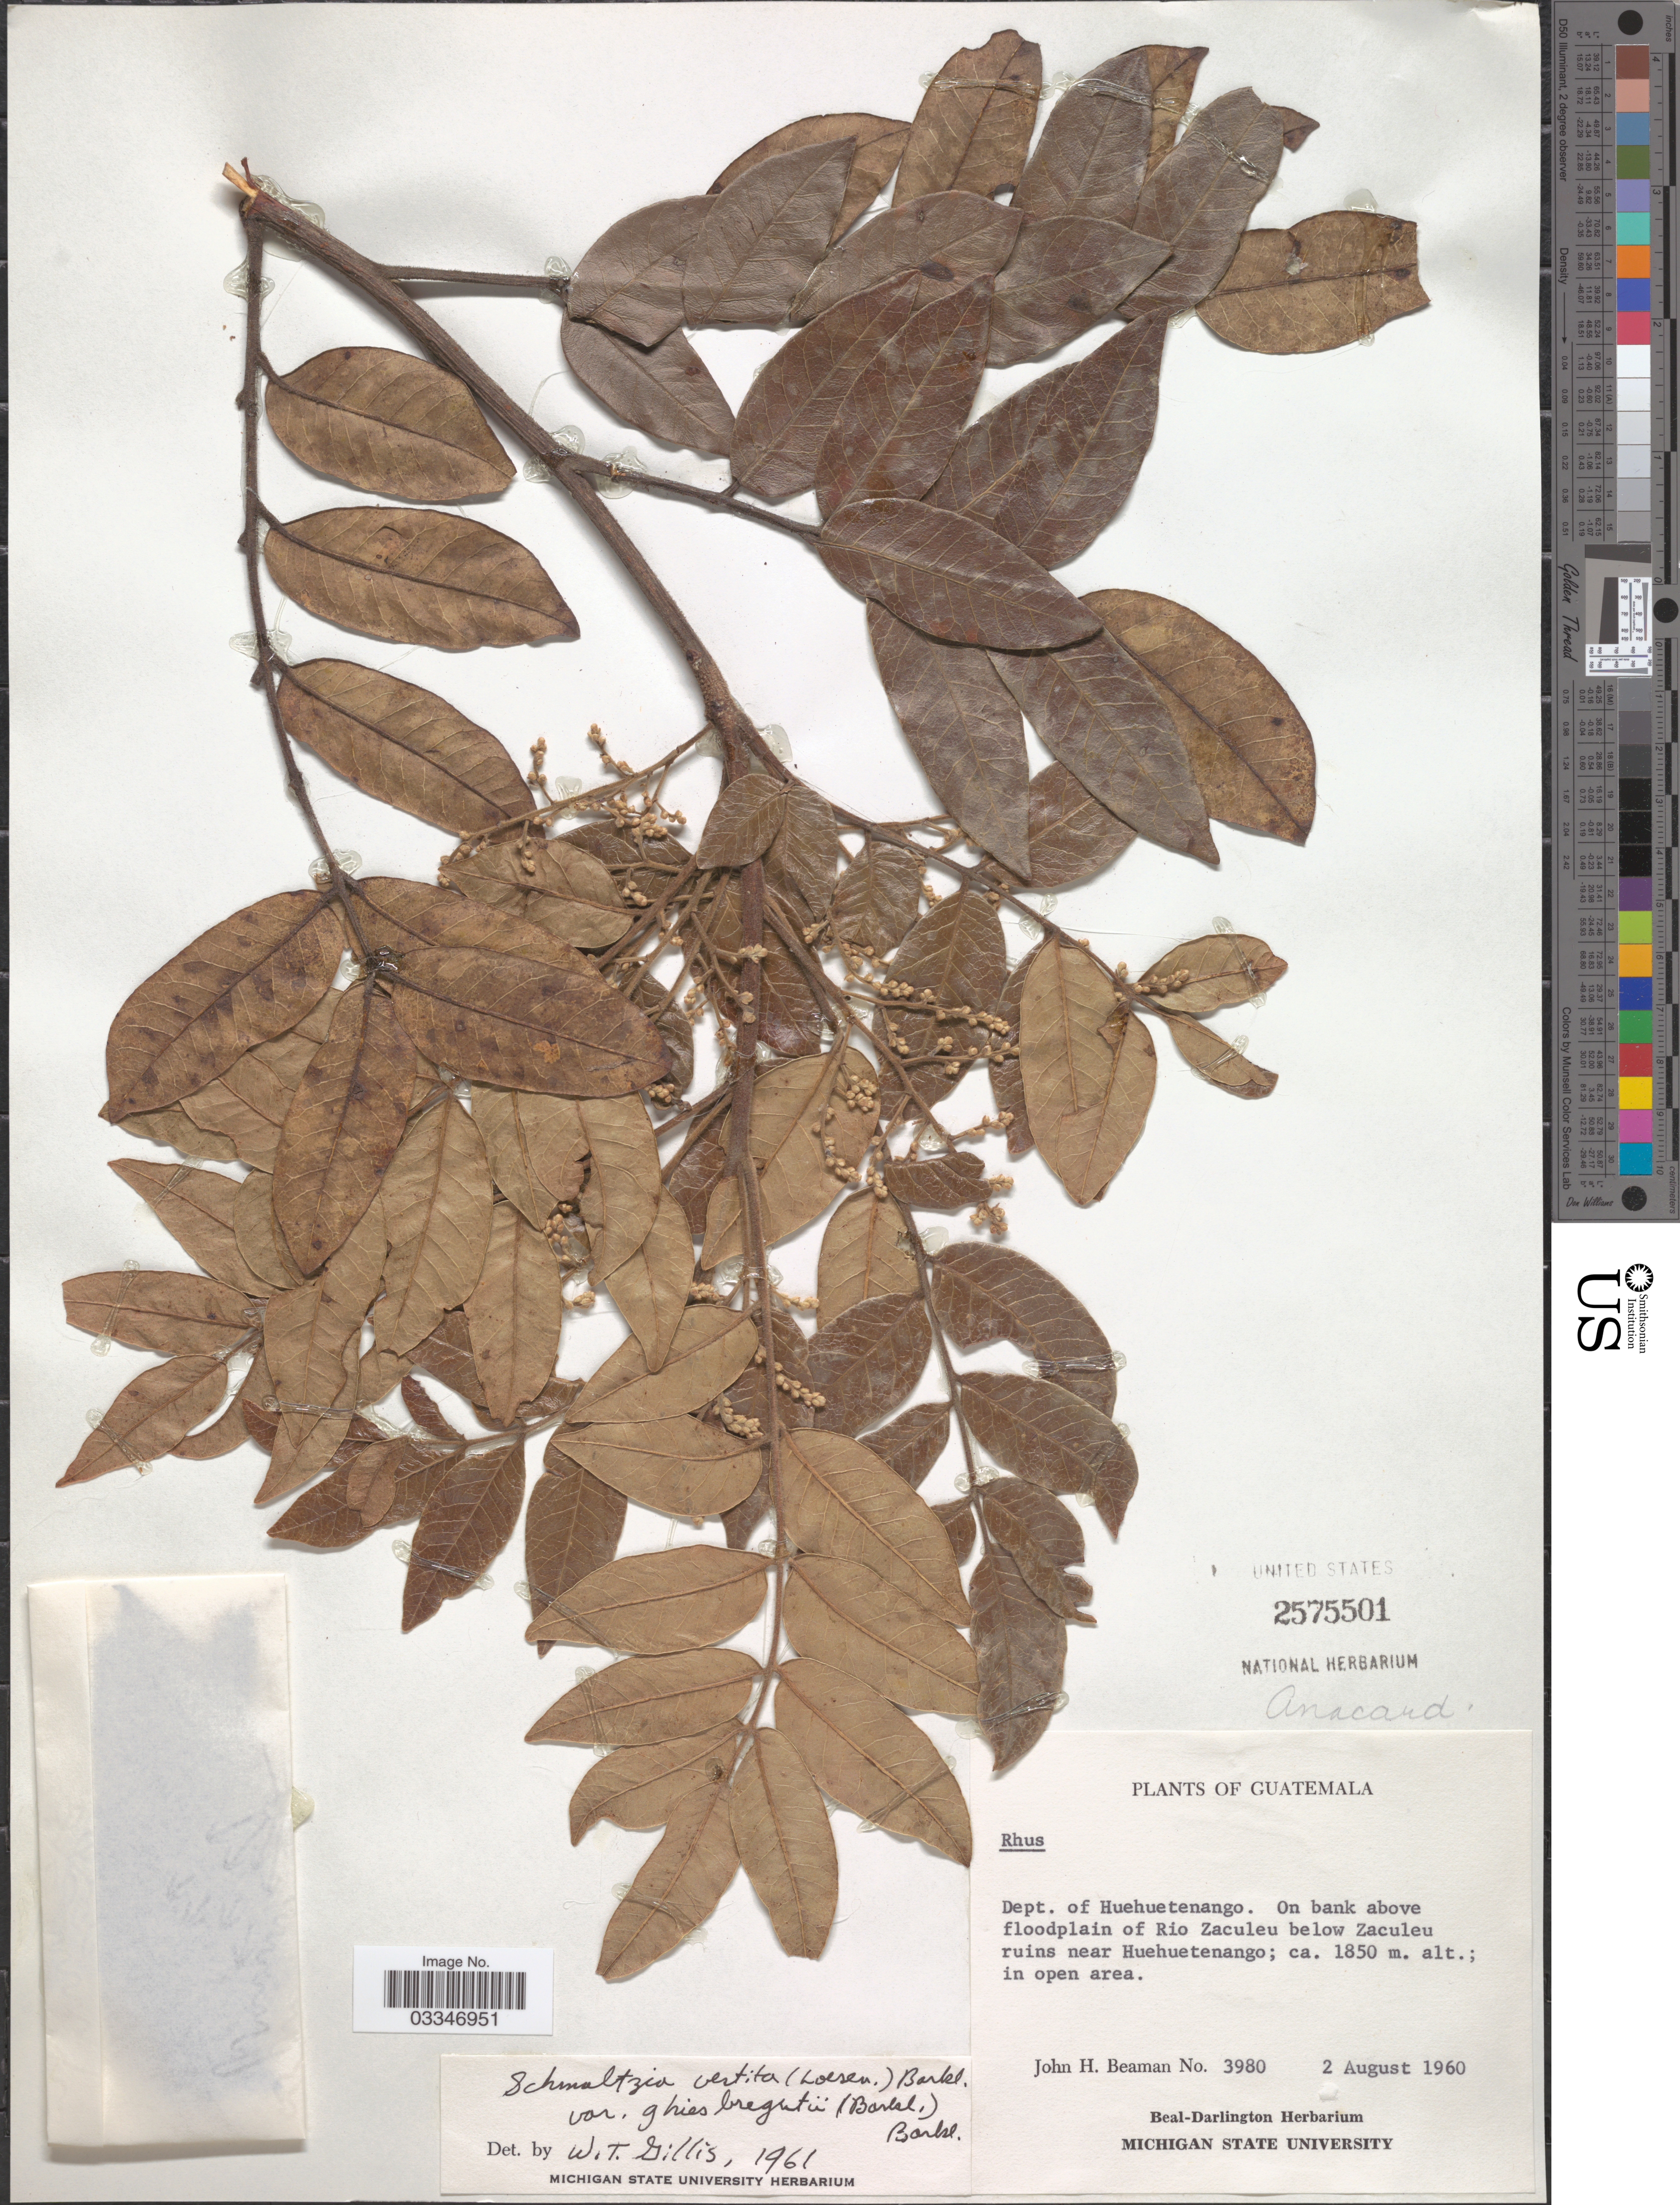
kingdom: Plantae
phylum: Tracheophyta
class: Magnoliopsida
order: Sapindales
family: Anacardiaceae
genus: Rhus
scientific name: Rhus schiedeana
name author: Schltdl.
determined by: Mitchell, John D.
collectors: J. H. Beaman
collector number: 3980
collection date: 1960-08-02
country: Guatemala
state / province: Huehuetenango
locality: Dept. of Huehuetenango. On bank above floodplain of Rio Zaculeu below Zaculeu ruins near Huehuetenango.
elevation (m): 1850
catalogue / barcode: US 2575501